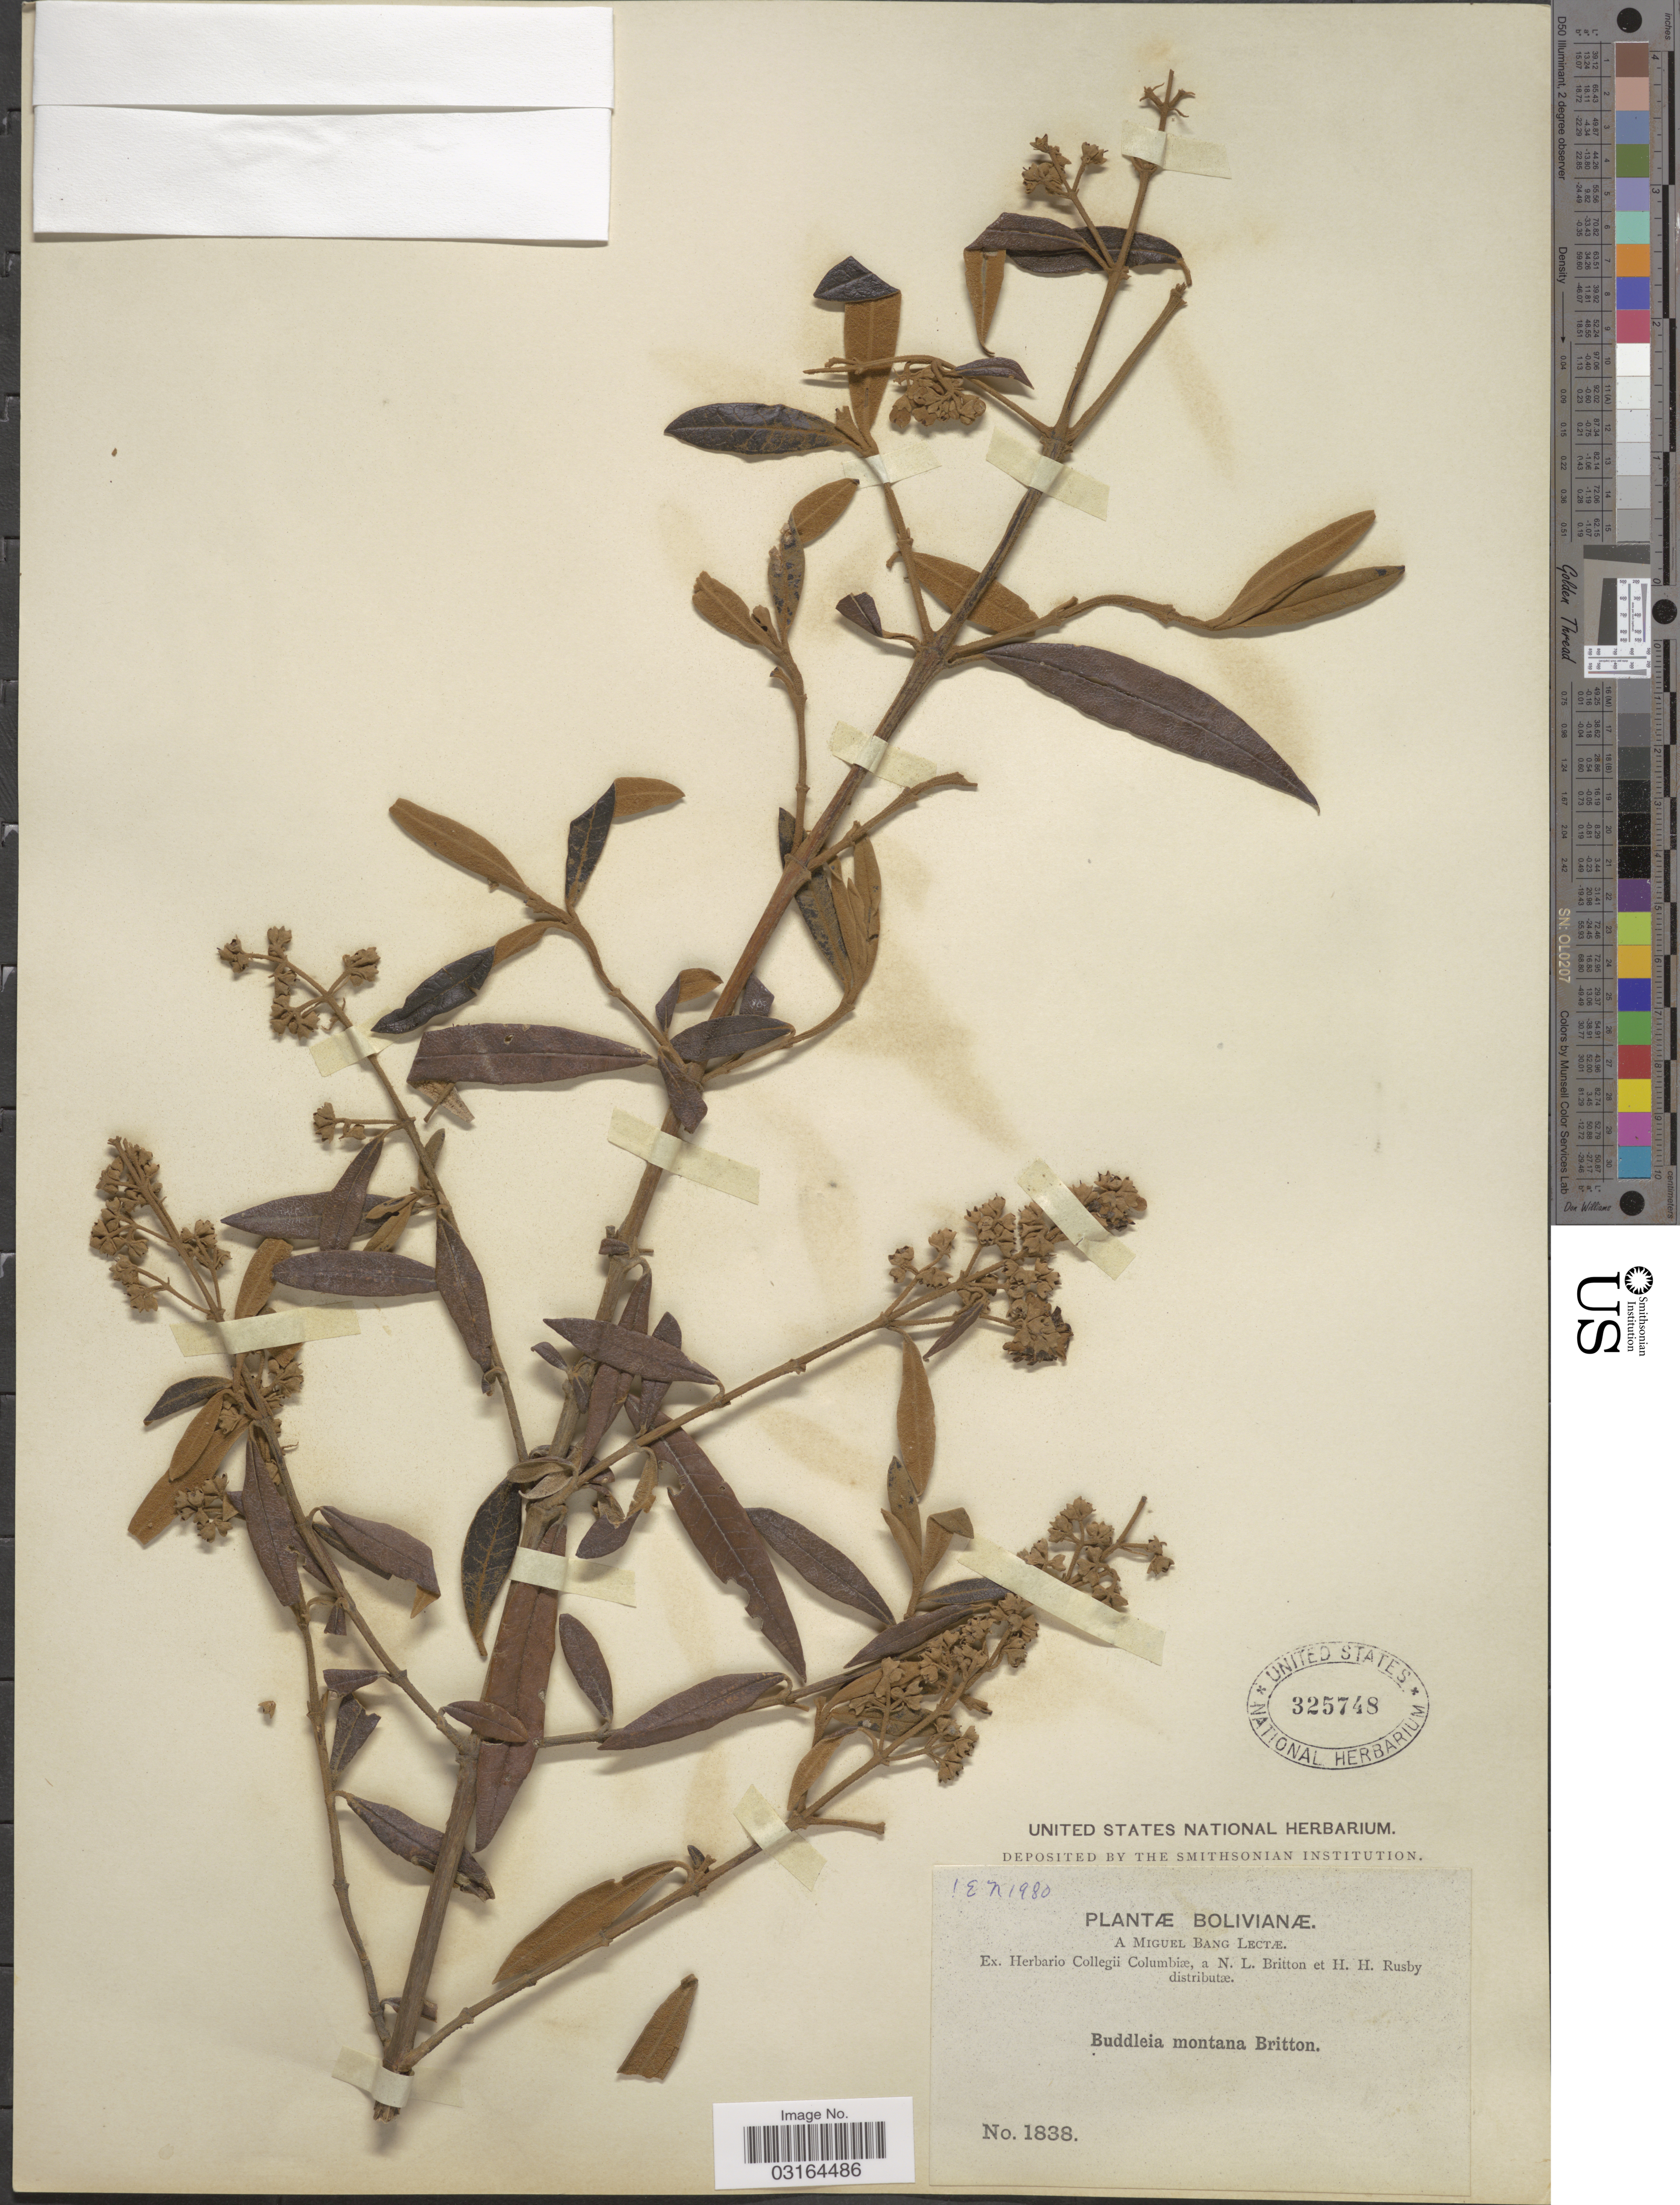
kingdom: Plantae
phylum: Tracheophyta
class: Magnoliopsida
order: Lamiales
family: Scrophulariaceae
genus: Buddleja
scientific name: Buddleja montana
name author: Britton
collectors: M. Bang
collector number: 1838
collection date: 1980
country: Bolivia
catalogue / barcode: US 325748